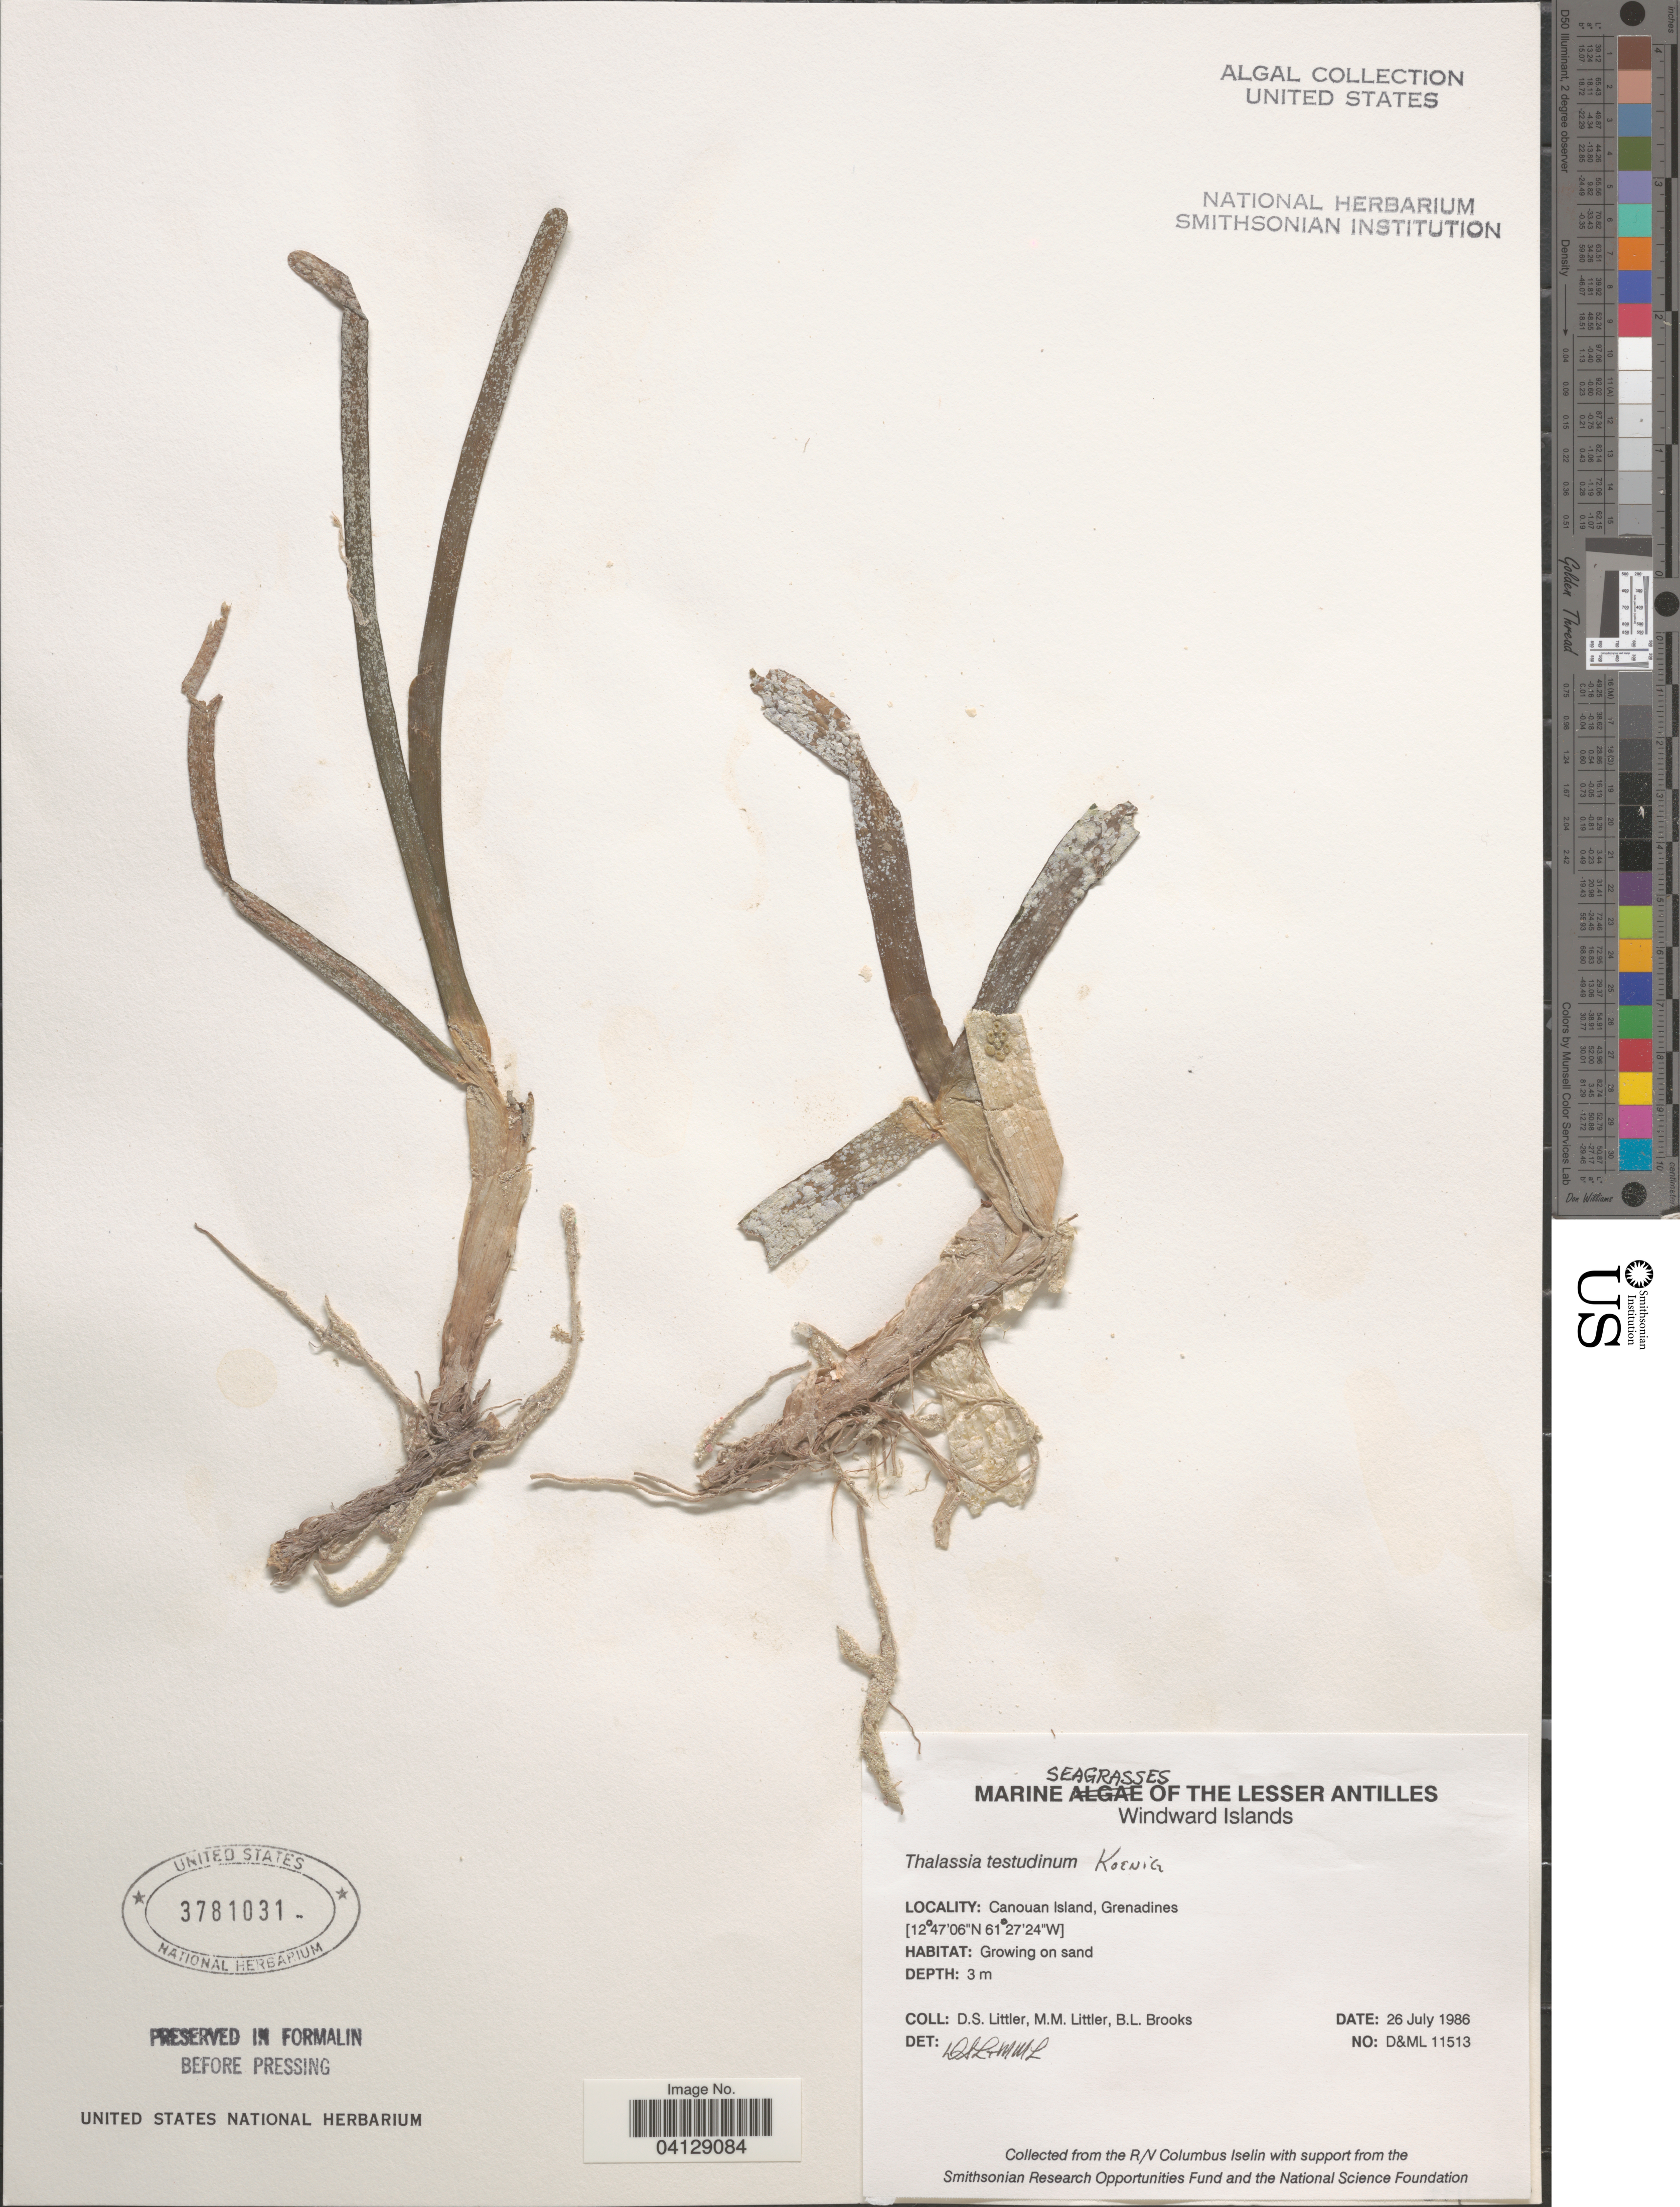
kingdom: Plantae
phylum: Tracheophyta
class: Liliopsida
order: Alismatales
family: Hydrocharitaceae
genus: Thalassia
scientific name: Thalassia testudinum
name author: Banks & Sol. ex K.D. Koenig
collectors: D. S. Littler & B. Brooks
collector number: D&ML11513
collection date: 1986-07-26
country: St. Vincent - Grenadines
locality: The Lesser Antilles. Windward Islands. Canouan Island.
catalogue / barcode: US 3781031